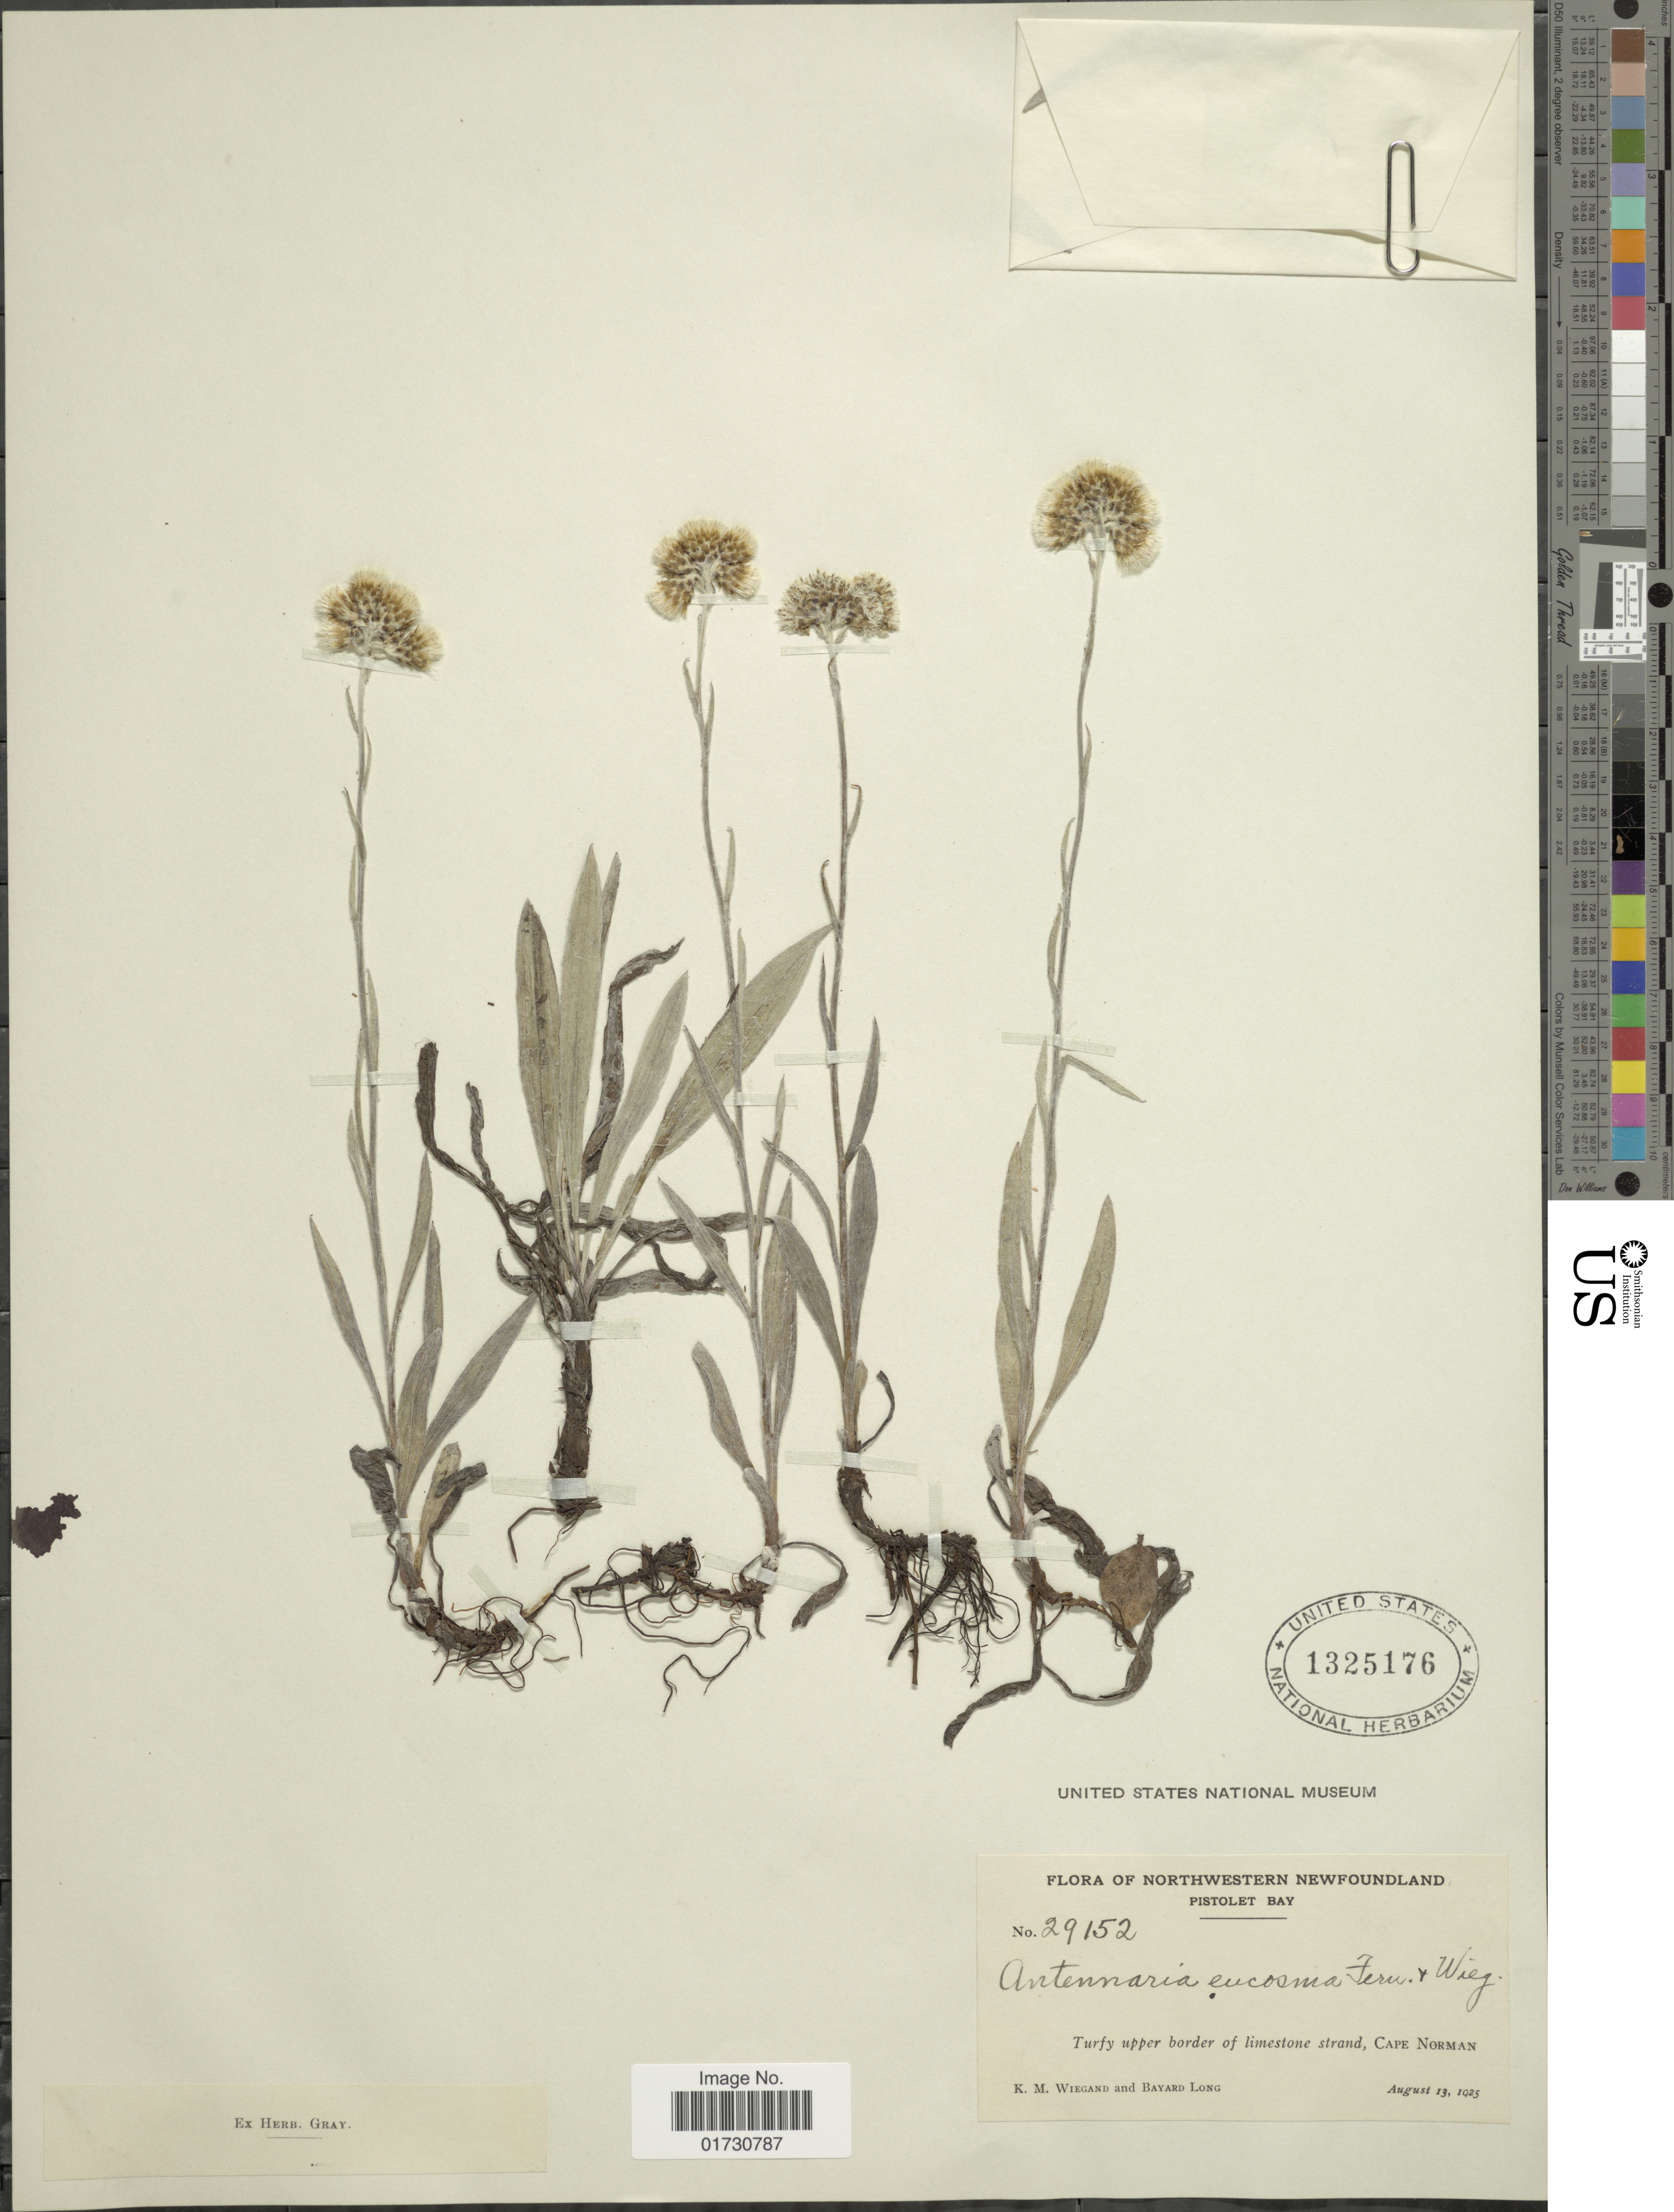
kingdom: Plantae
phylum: Tracheophyta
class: Magnoliopsida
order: Asterales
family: Asteraceae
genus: Antennaria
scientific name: Antennaria eucosma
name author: Fernald & Wiegand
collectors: K. M. Wiegand & B. Long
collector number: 29152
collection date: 1925-08-13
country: Canada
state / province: Newfoundland and Labrador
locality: Northwestern Newfoundland, Pistolet Bay, Turfy; upper border of limestone strand, Cape Norman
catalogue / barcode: US 1325176